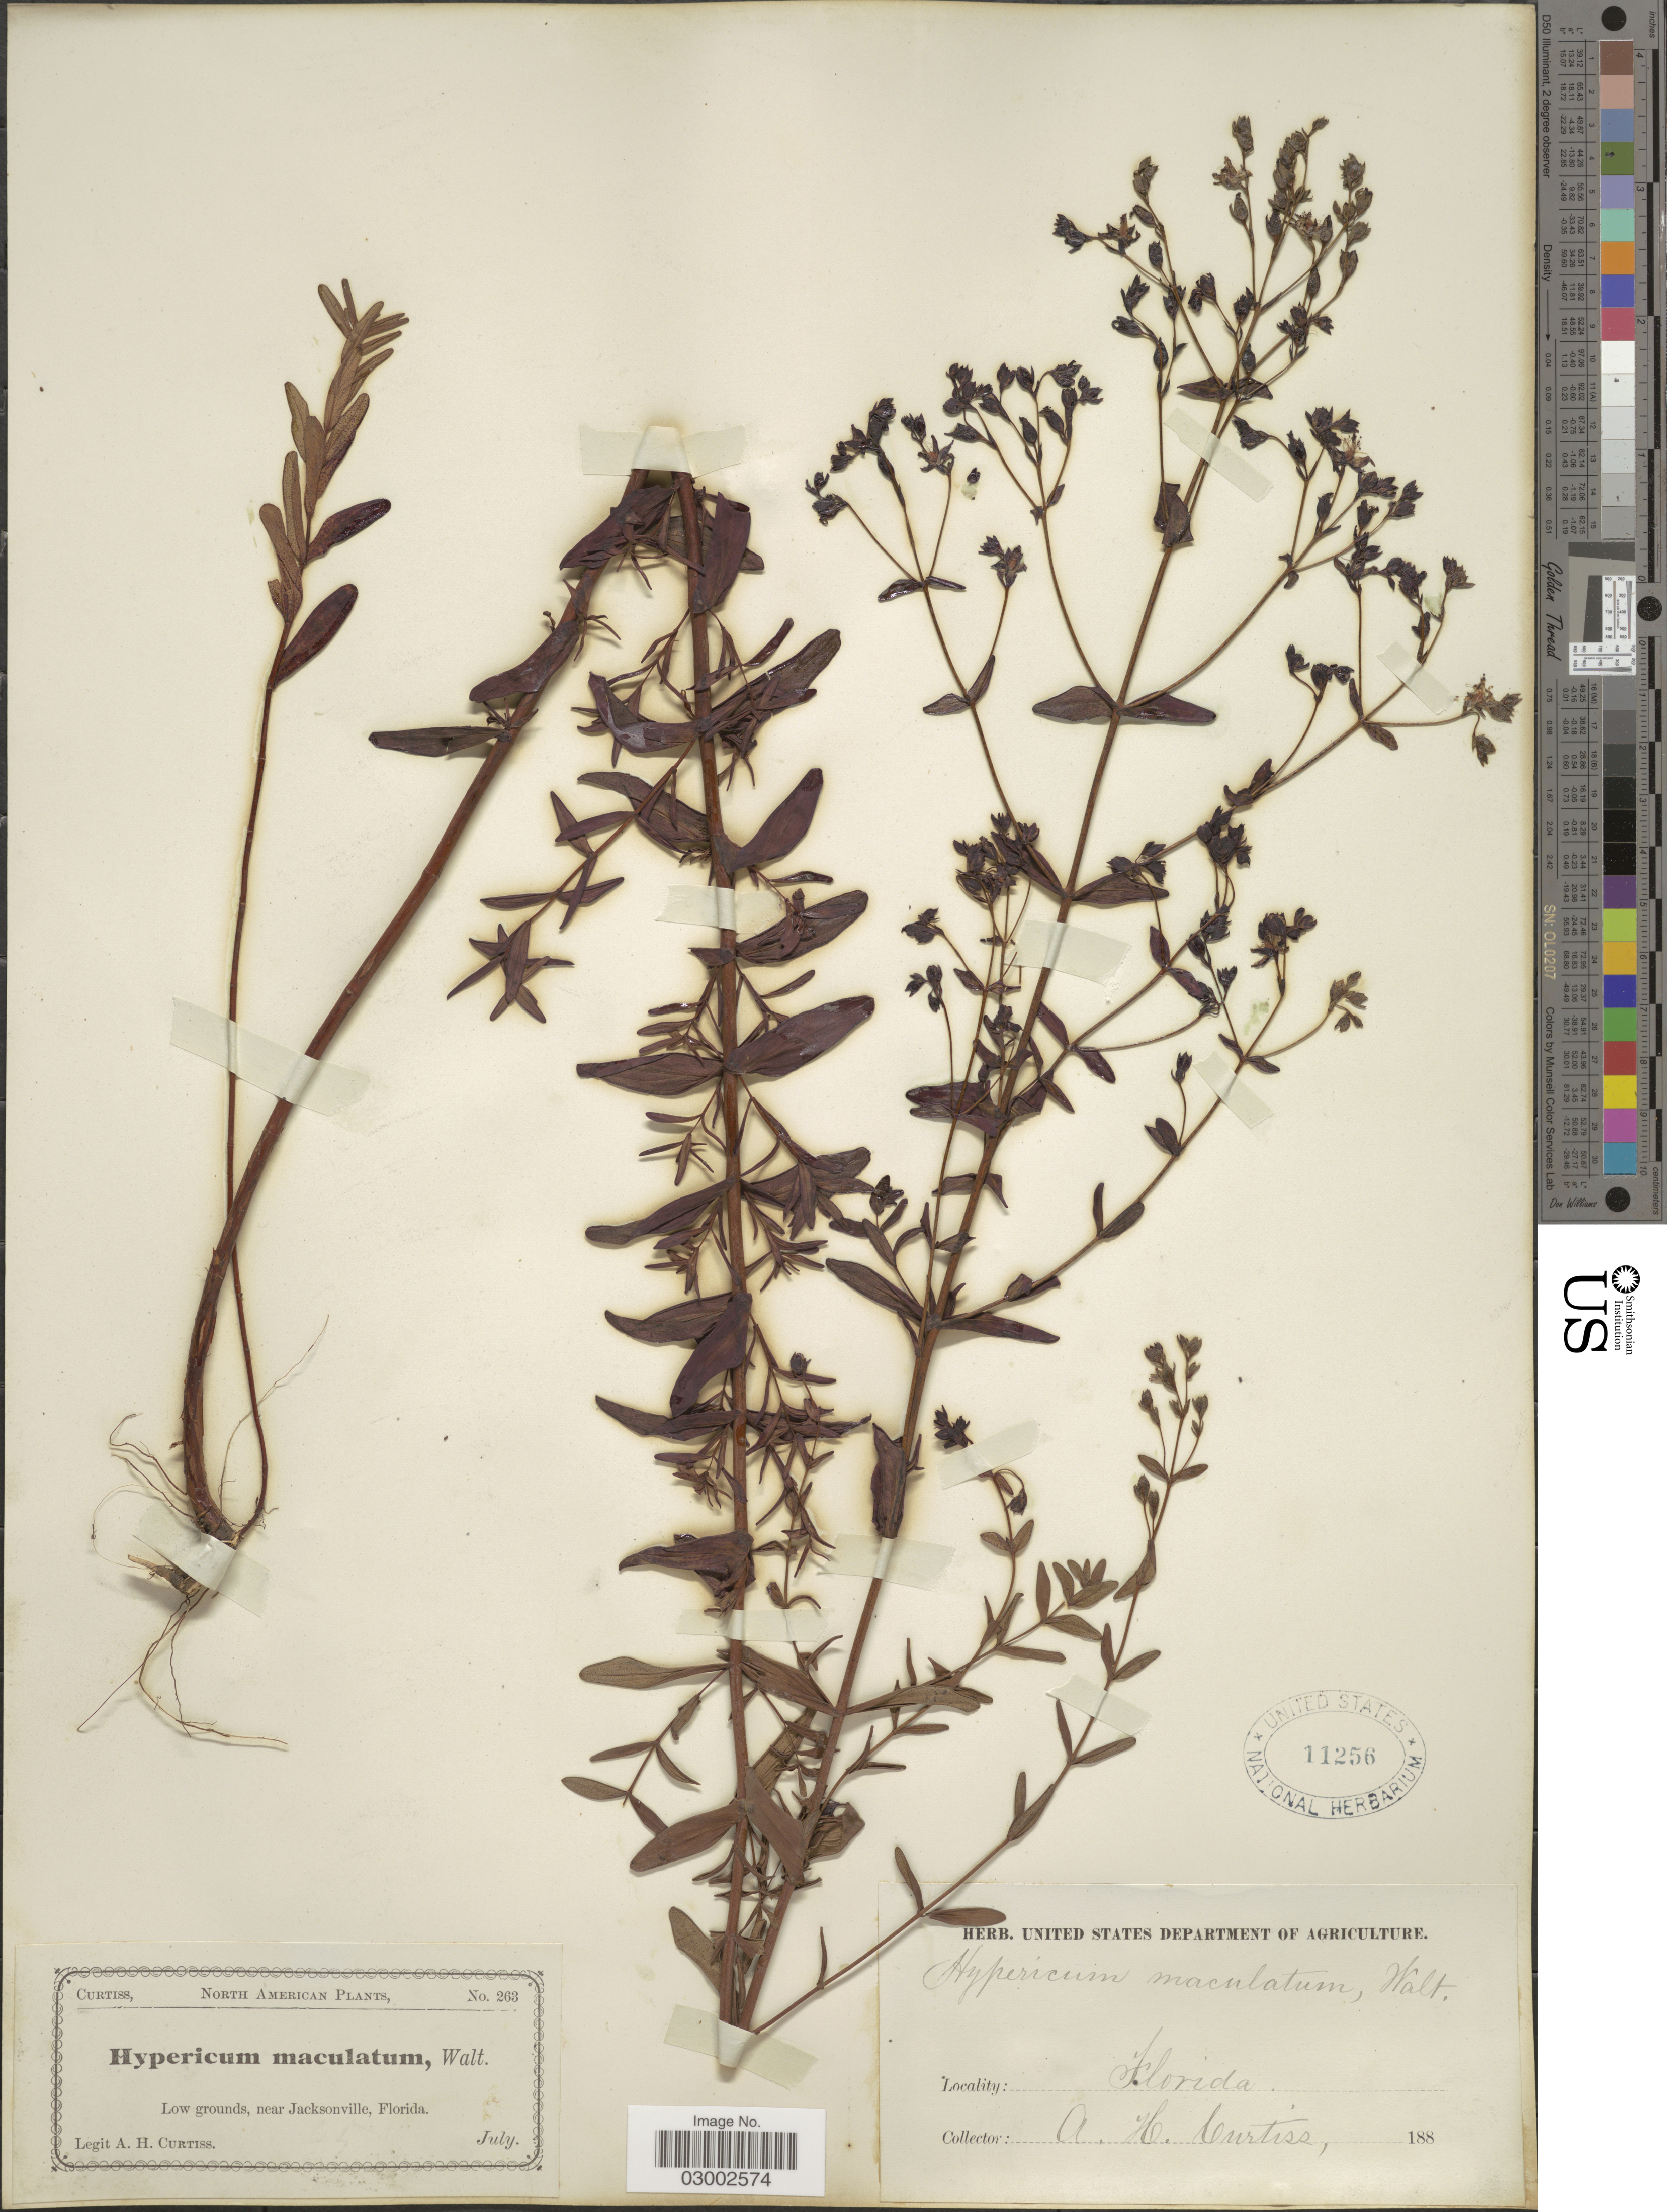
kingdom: Plantae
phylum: Tracheophyta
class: Magnoliopsida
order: Malpighiales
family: Hypericaceae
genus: Hypericum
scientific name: Hypericum punctatum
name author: Lam.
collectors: A. H. Curtiss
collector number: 263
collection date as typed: July 188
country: United States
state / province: Florida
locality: Near Jacksonville.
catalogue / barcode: US 11256